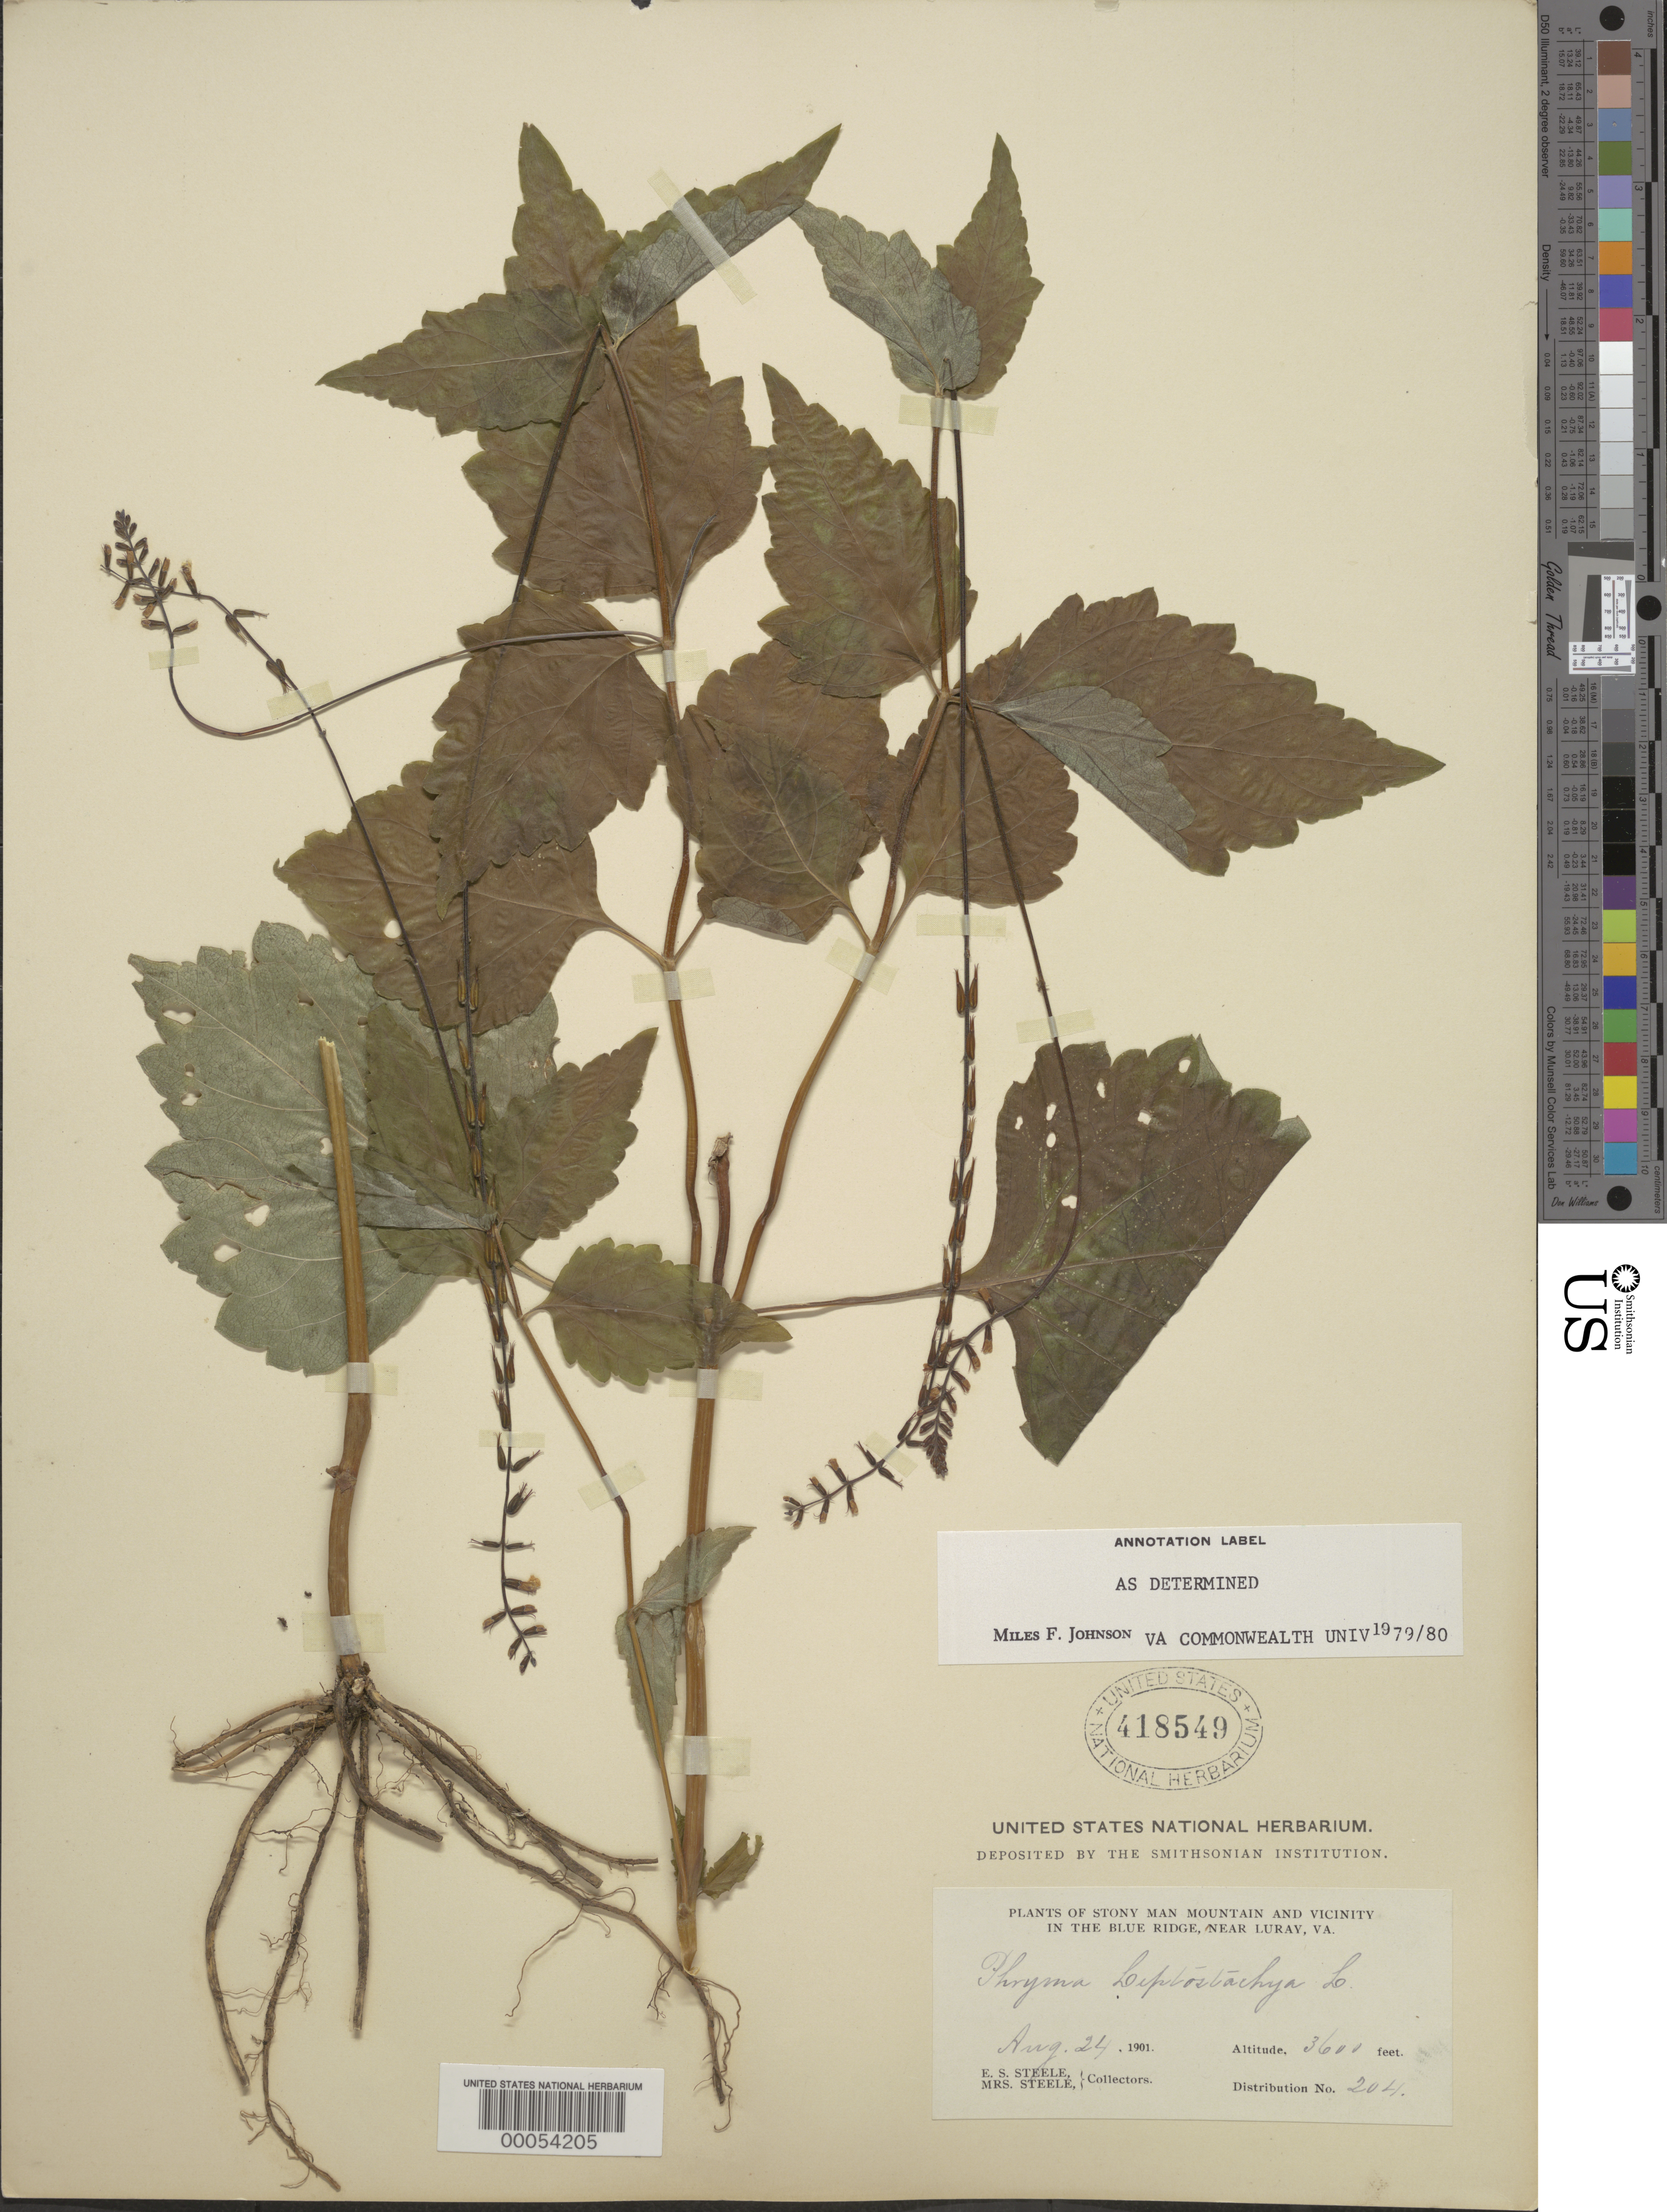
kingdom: Plantae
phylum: Tracheophyta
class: Magnoliopsida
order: Lamiales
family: Phrymaceae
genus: Phryma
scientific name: Phryma leptostachya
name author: L.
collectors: E. Steele & Mrs. E. S. Steele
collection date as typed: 24 Aug 1901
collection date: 1901-08-24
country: United States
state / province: Virginia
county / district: Page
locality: In the stony man mountain and vicinity in the blue ridge, near luray.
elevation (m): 1097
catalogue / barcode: US 418549